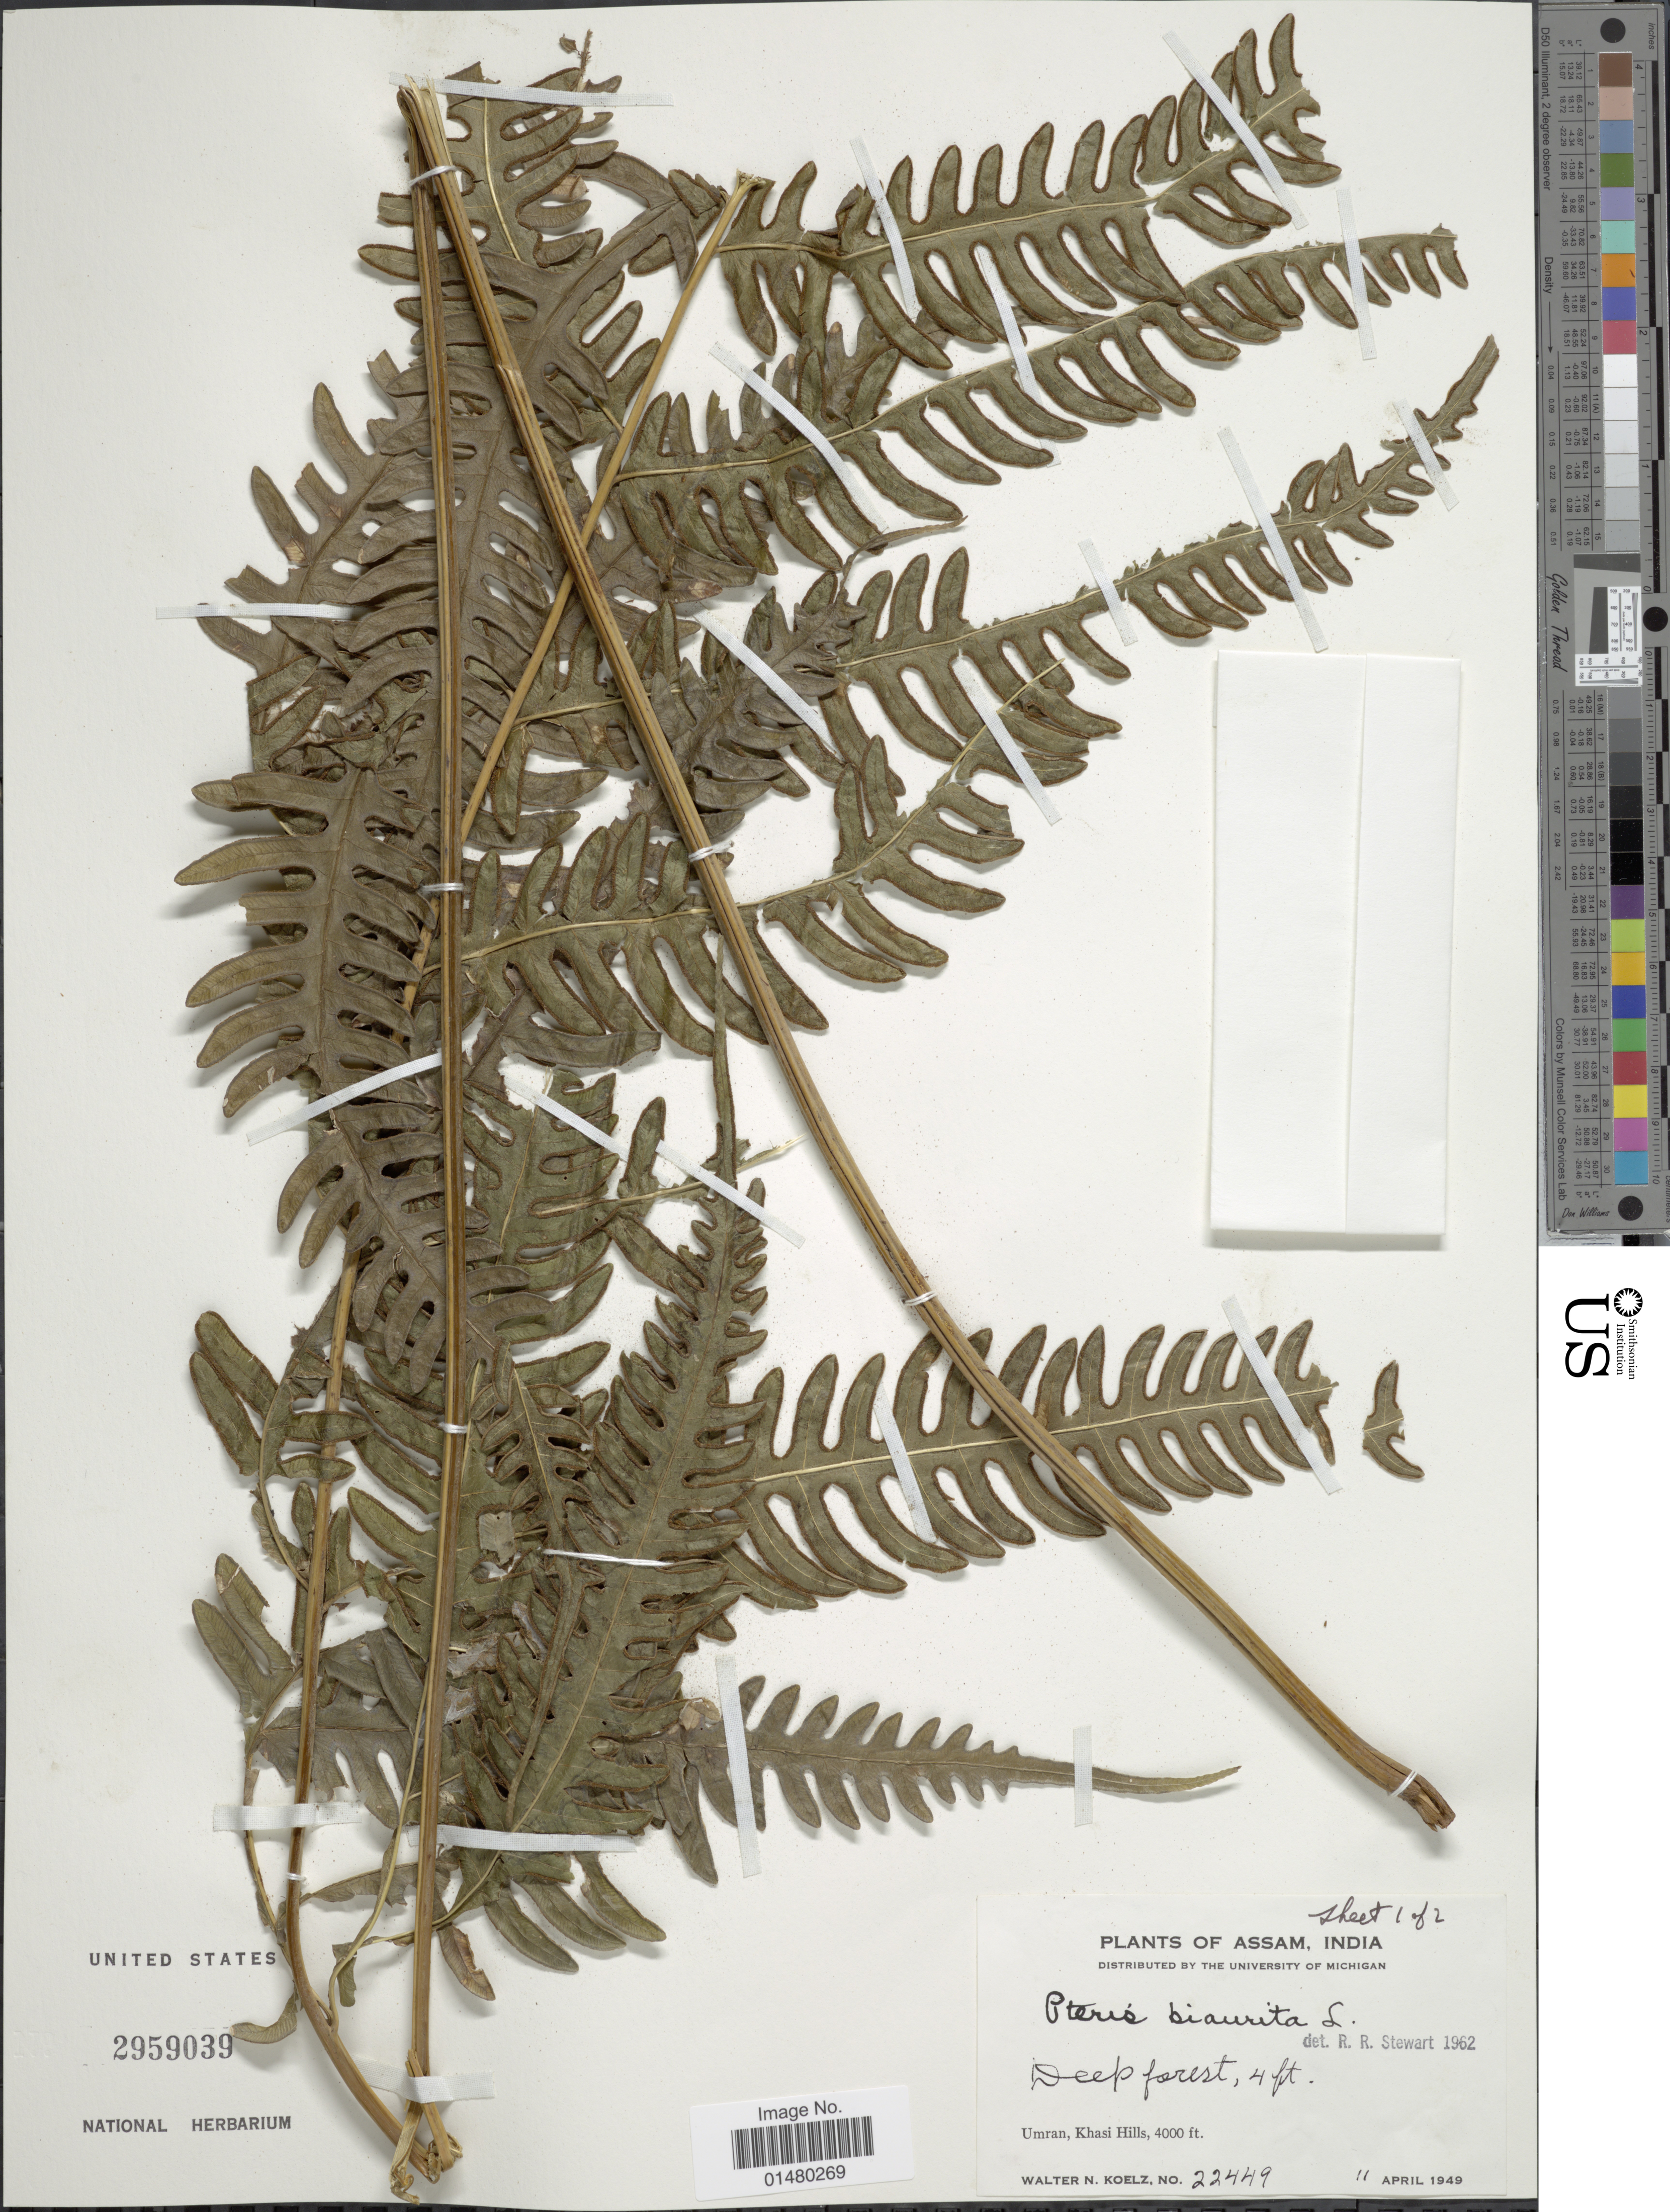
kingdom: Plantae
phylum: Tracheophyta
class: Polypodiopsida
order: Polypodiales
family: Pteridaceae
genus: Pteris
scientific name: Pteris biaurita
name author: L.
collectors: W. N. Koelz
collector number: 22449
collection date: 1949-04-11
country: India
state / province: Meghalaya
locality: Umran, Khasi Hills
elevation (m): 1219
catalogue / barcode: US 2959039